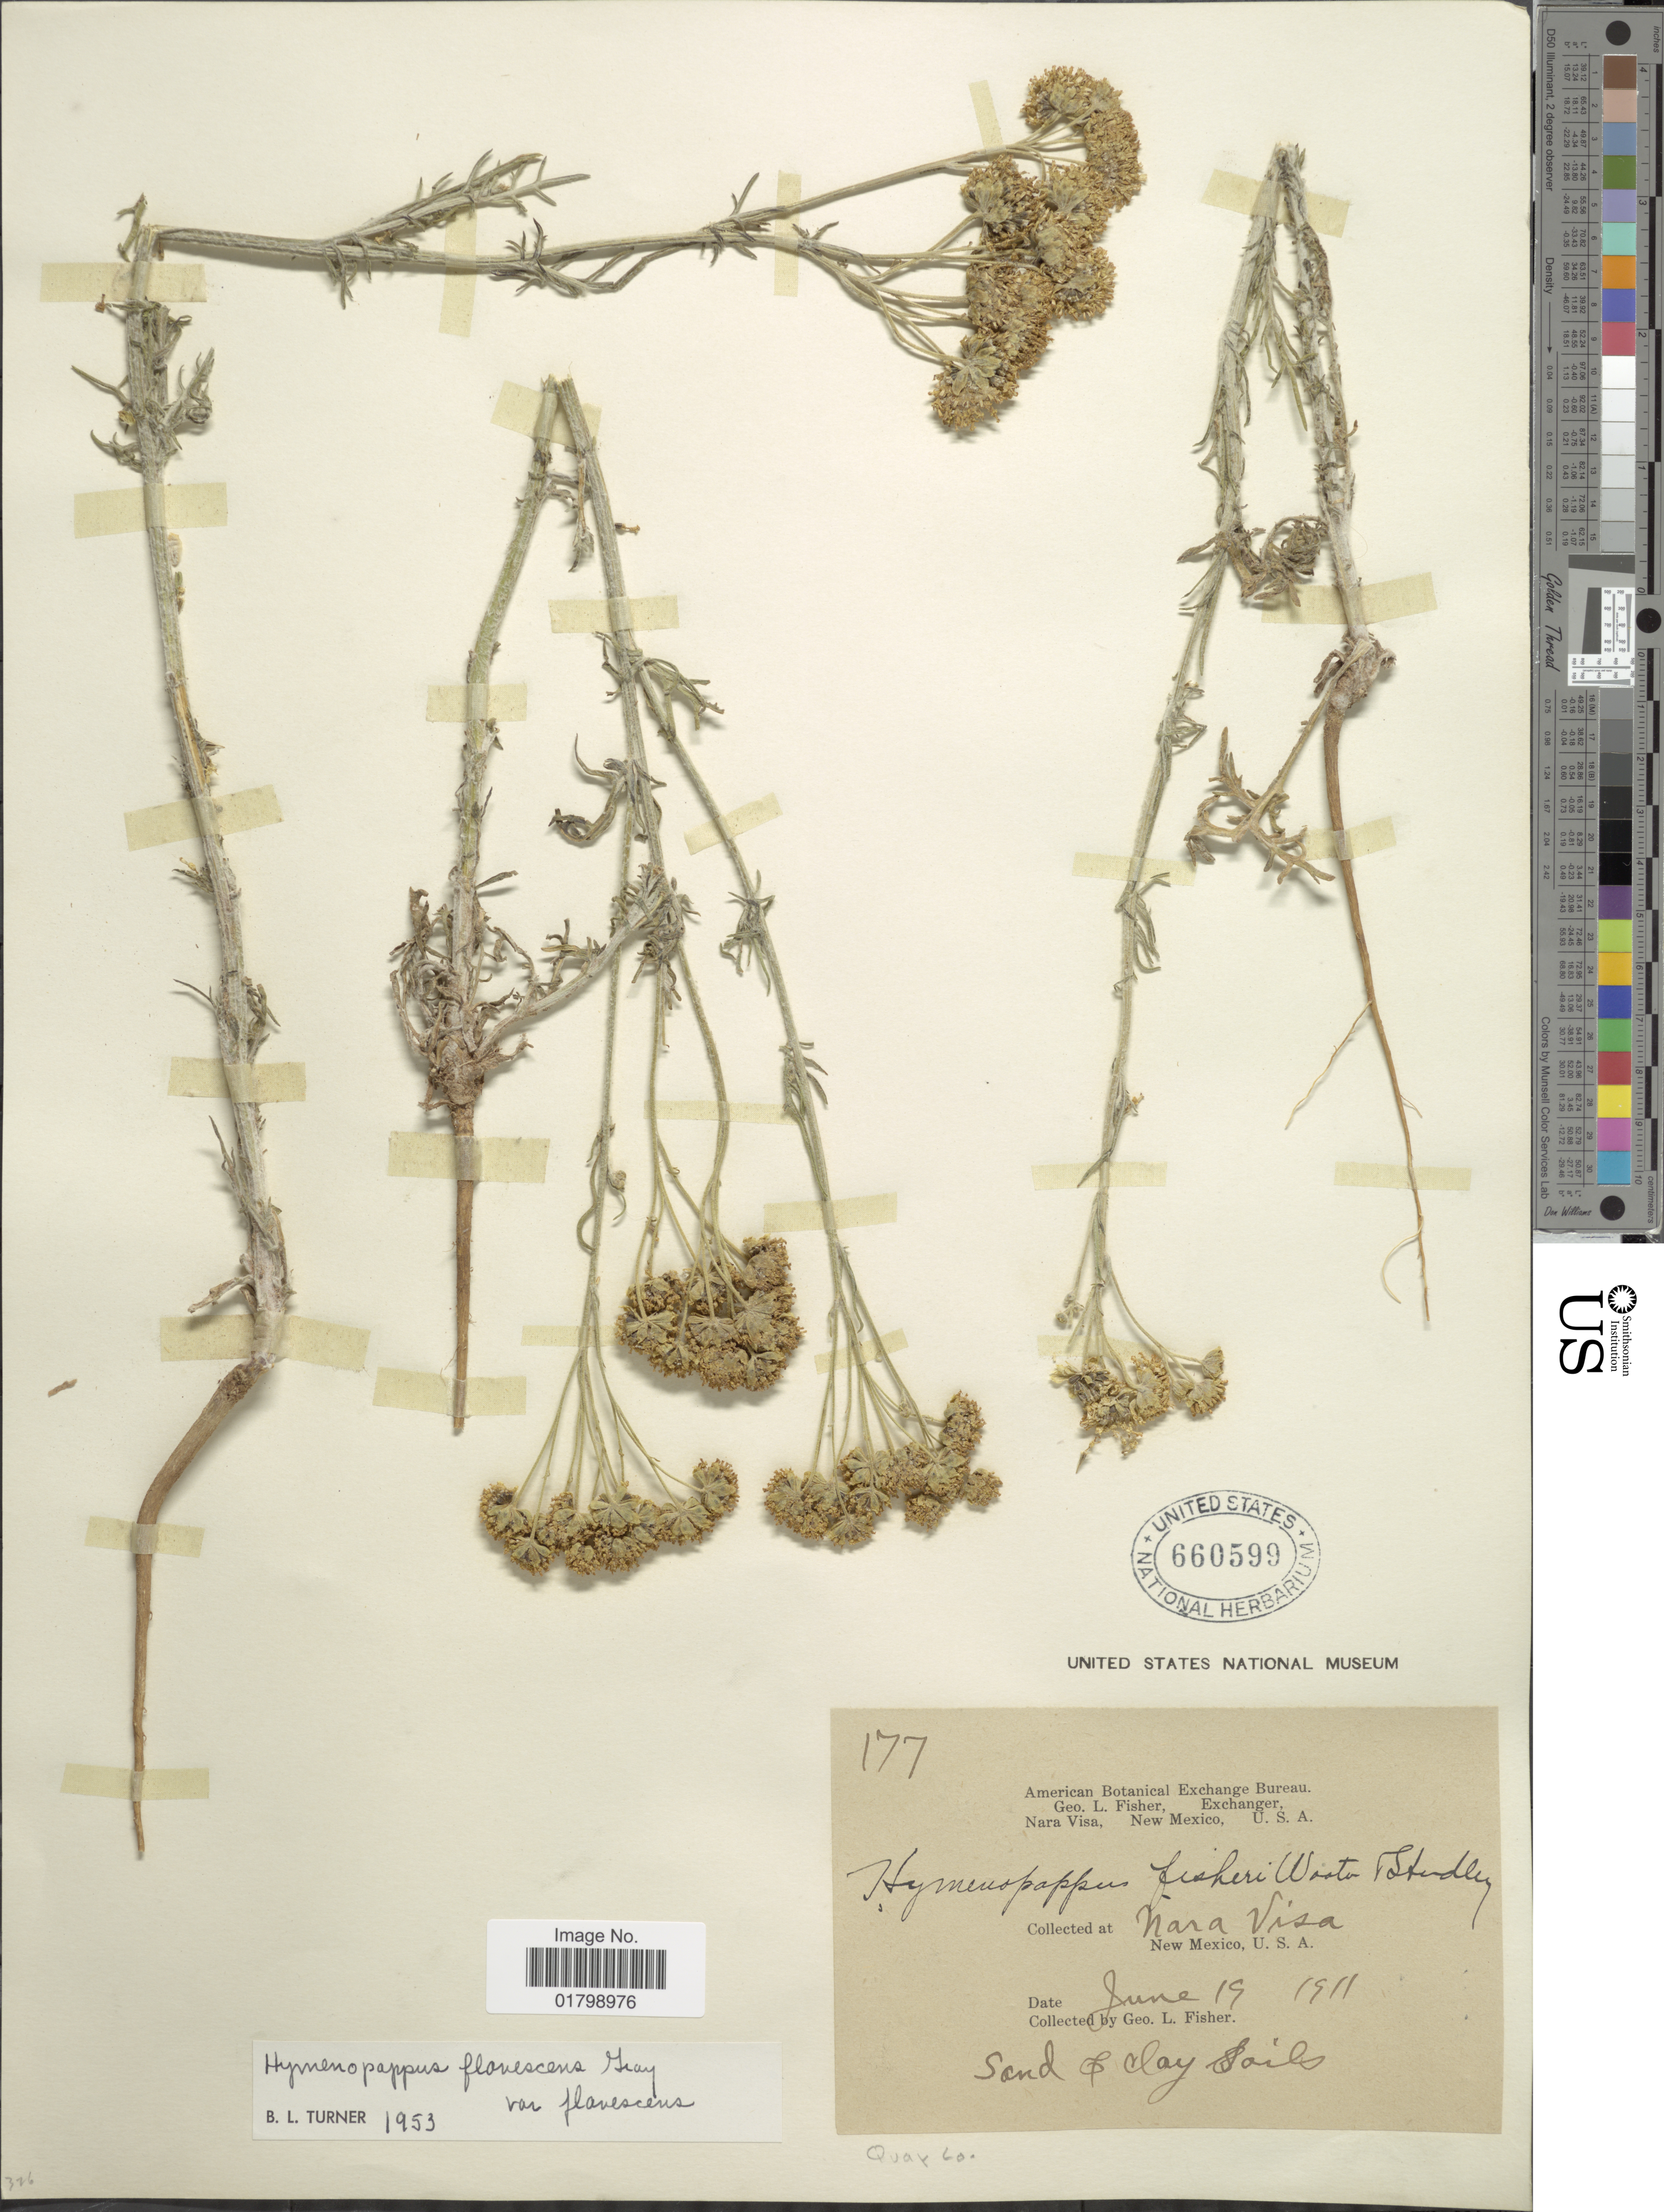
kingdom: Plantae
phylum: Tracheophyta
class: Magnoliopsida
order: Asterales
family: Asteraceae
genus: Hymenopappus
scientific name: Hymenopappus flavescens var. flavescens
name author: A. Gray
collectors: G. L. Fisher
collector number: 177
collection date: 1911-06-19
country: United States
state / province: New Mexico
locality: Nara Visa, Quay Co.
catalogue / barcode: US 660599